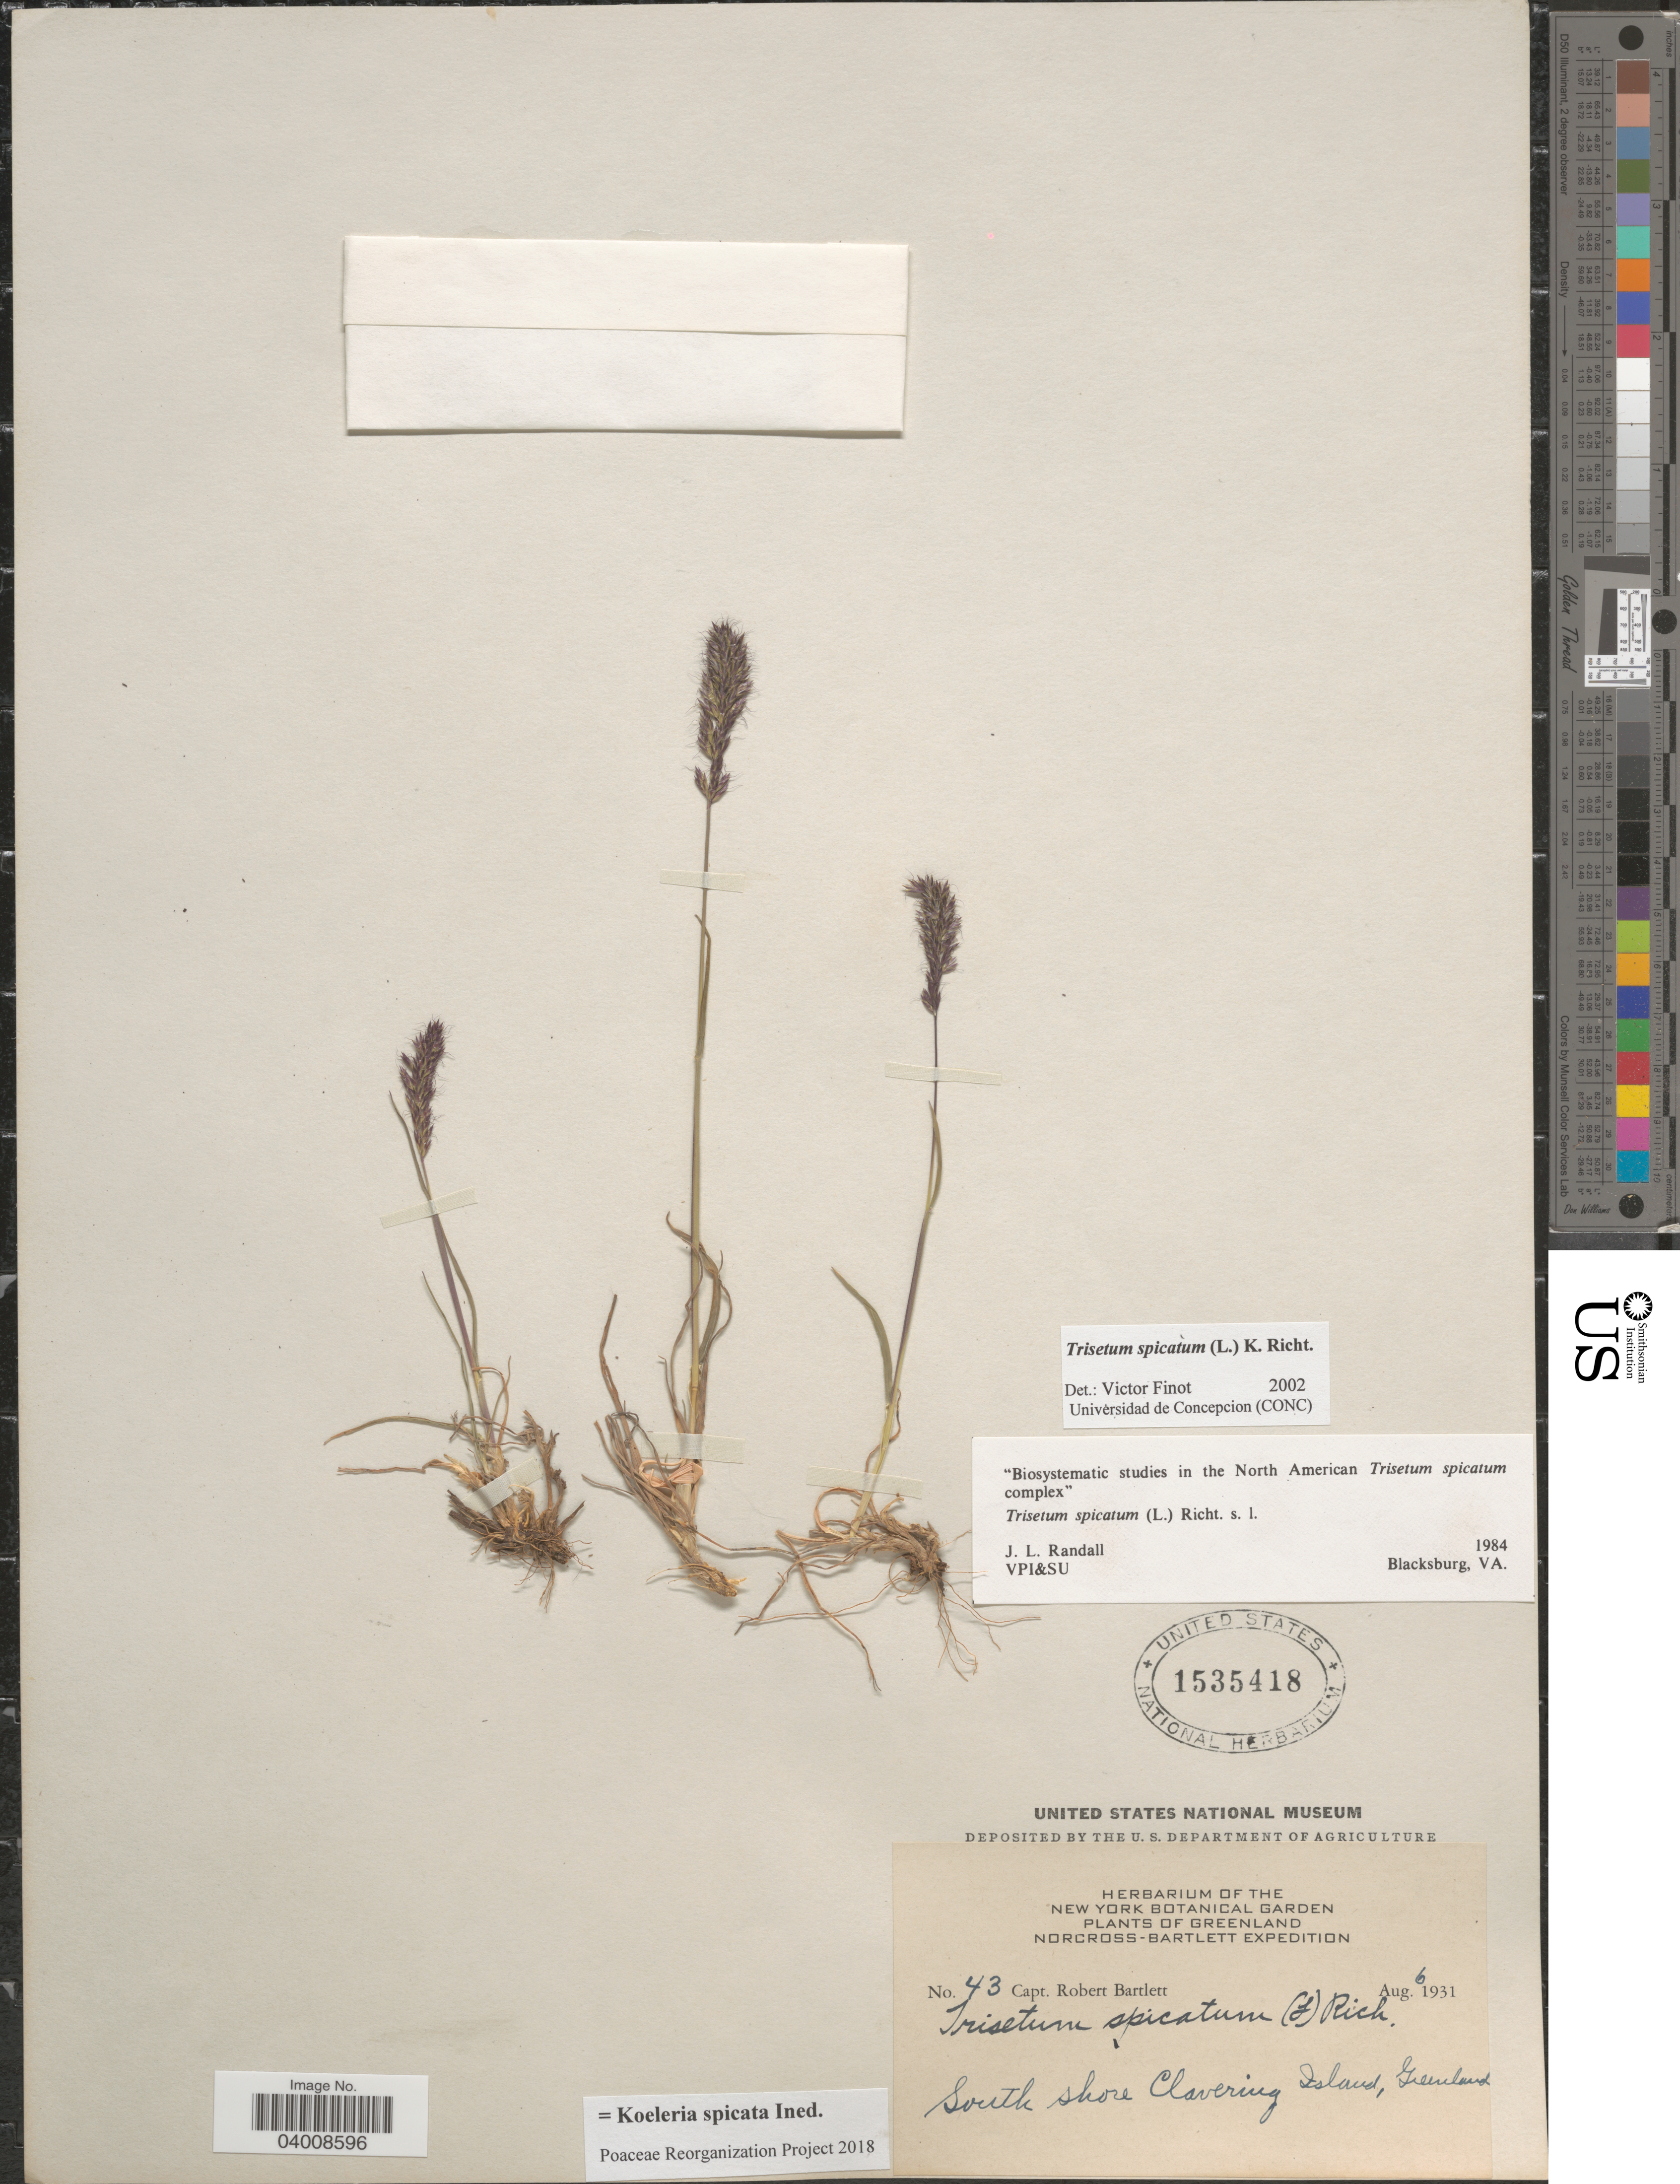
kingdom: Plantae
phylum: Tracheophyta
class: Liliopsida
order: Poales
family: Poaceae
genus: Koeleria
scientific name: Koeleria spicata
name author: (L.) Barberá et al.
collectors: R. W. Bartlett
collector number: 43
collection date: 1931-08-06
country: Greenland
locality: South shore Clavering Island.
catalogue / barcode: US 1535418